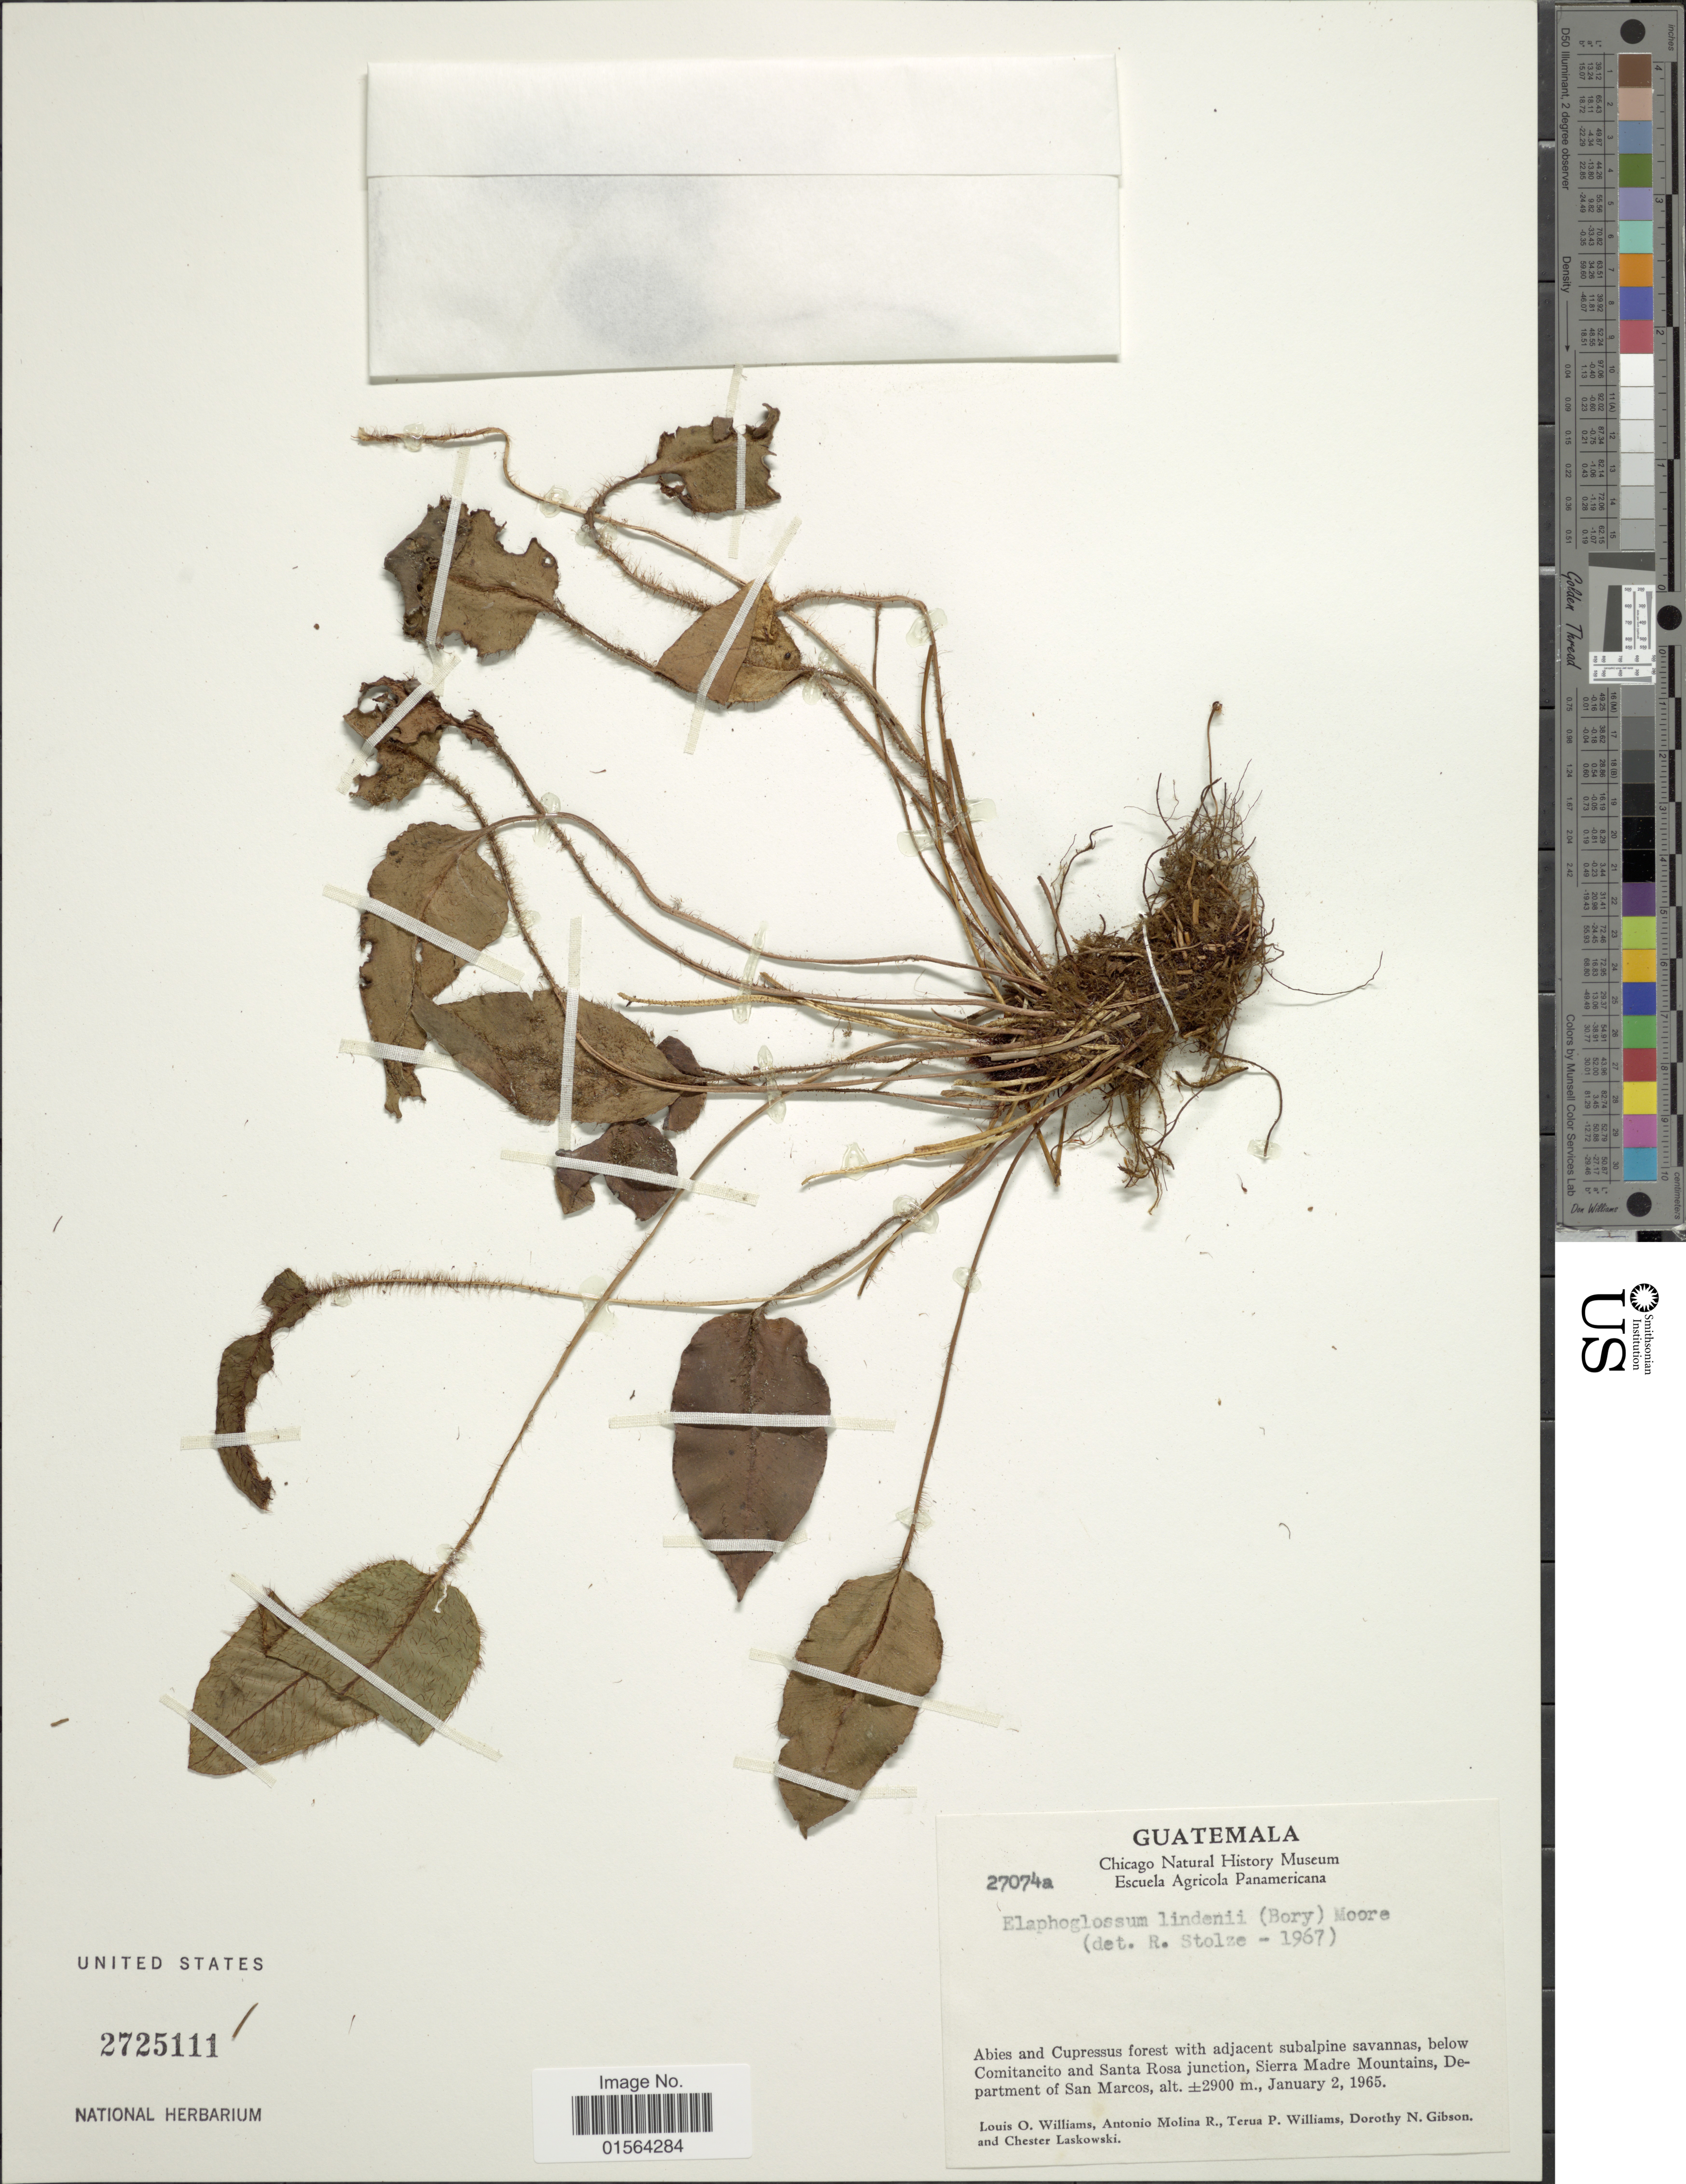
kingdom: Plantae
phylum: Tracheophyta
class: Polypodiopsida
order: Polypodiales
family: Dryopteridaceae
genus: Elaphoglossum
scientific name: Elaphoglossum lindenii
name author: (Bory ex Fée) T. Moore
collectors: L. O. Williams, A. Molina R., T. P. Williams, D. N. Gibson & C. Laskowski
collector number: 27074a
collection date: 1965-01-02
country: Guatemala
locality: Below Comitancito and Santa Rosa junction, Sierra Madre Mountains, Department of San Marcos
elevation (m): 2900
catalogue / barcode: US 2725111